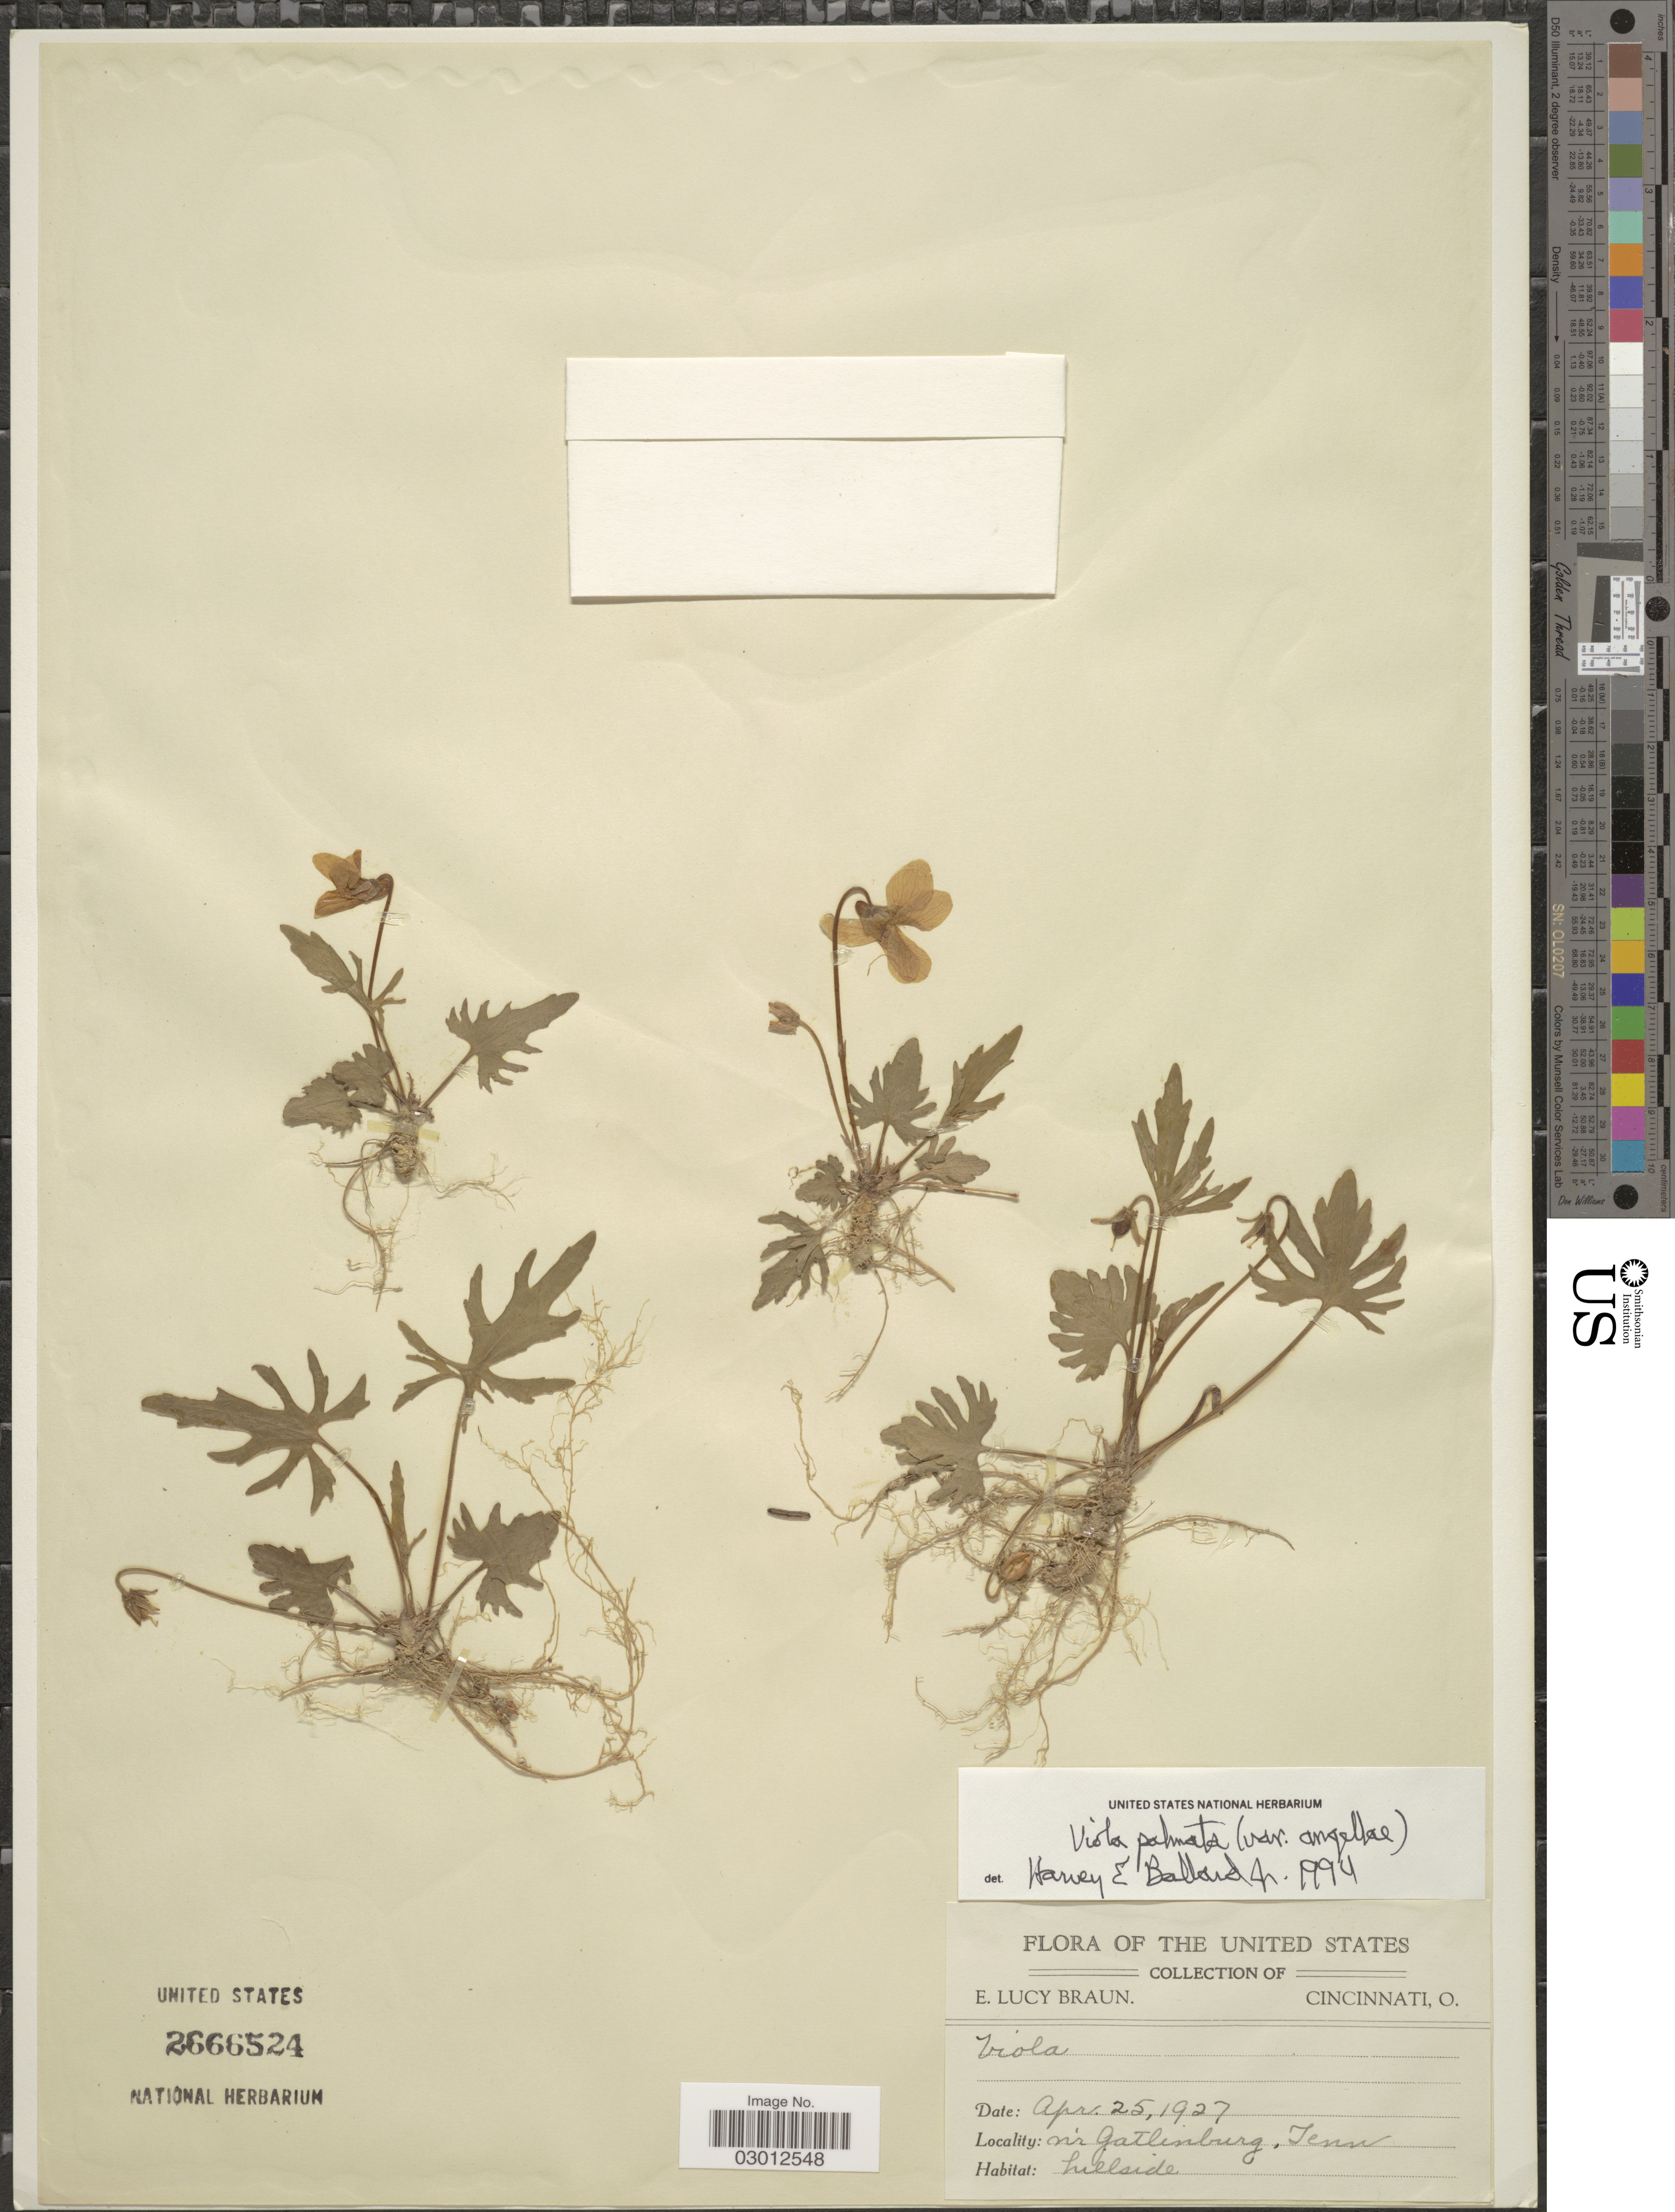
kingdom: Plantae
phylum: Tracheophyta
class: Magnoliopsida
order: Malpighiales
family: Violaceae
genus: Viola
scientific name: Viola palmata var. palmata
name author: L.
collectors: E. L. Braun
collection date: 1927-04-25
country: United States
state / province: Tennessee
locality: Nr Gatlinburg.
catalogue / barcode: US 2666524